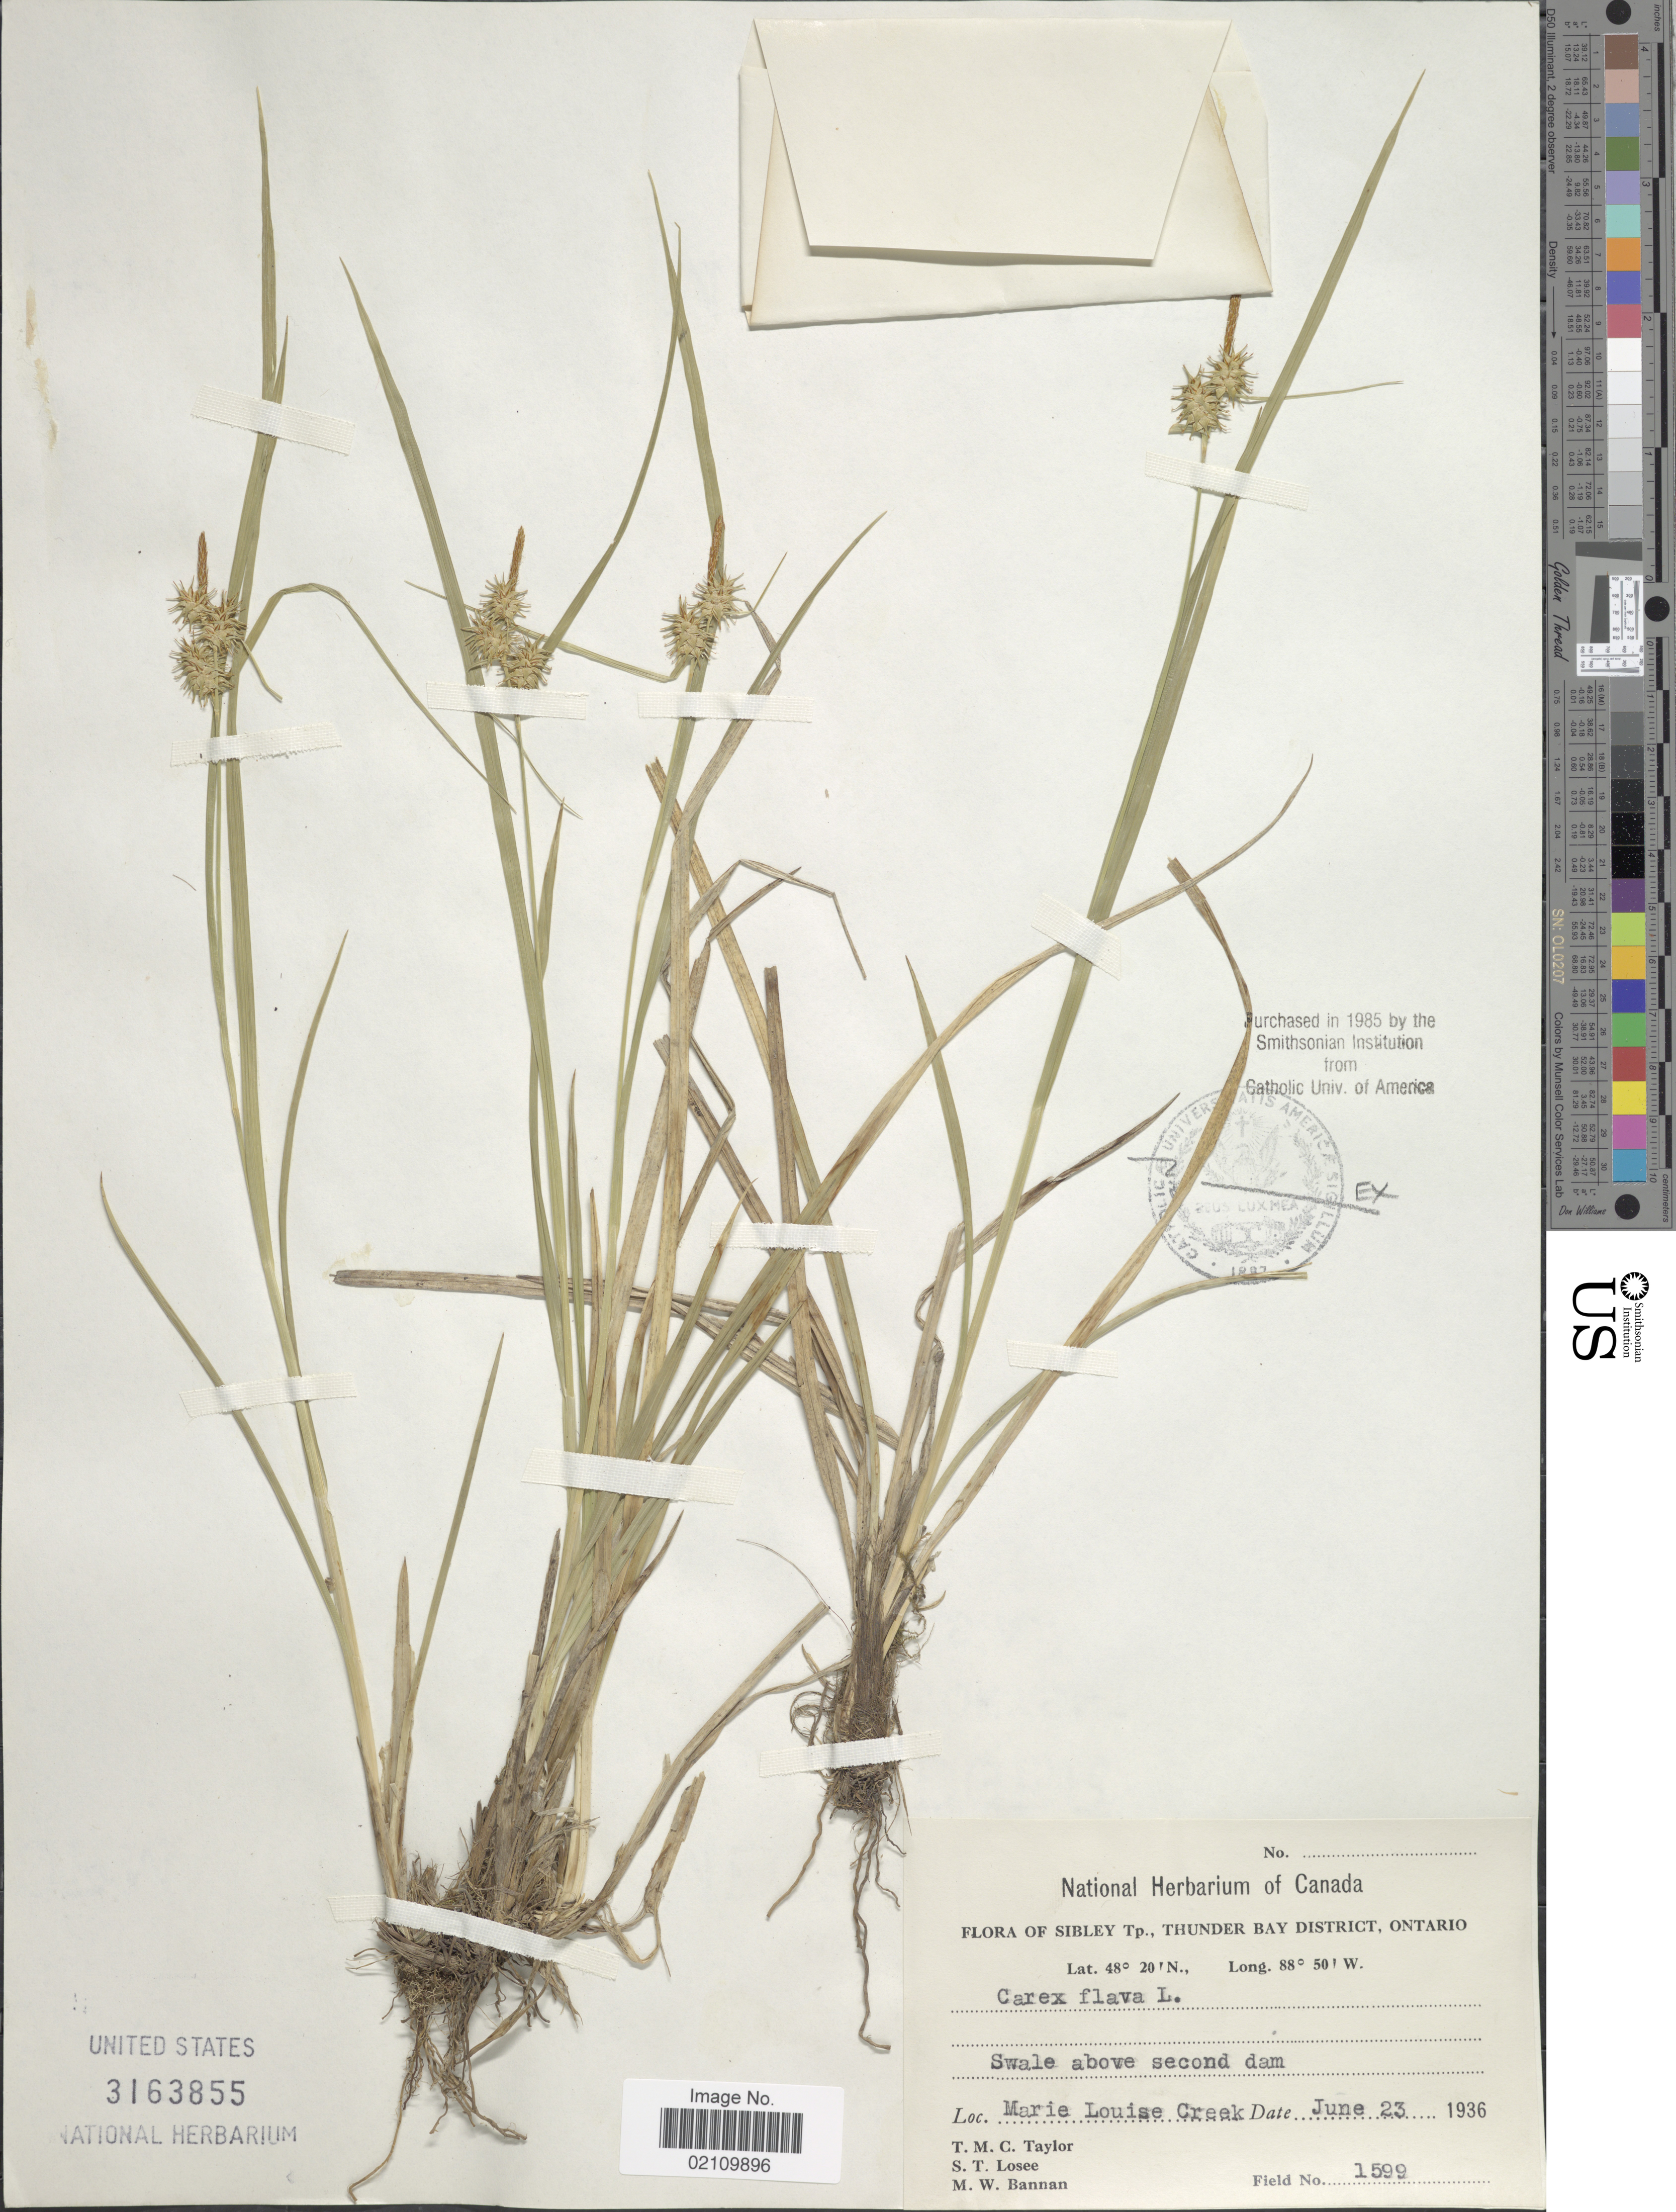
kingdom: Plantae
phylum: Tracheophyta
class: Liliopsida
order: Poales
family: Cyperaceae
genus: Carex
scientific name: Carex flava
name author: L.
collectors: T. M. C. Taylor, S. Losee & M. Bannan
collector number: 1599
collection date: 1936-06-23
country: Canada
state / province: Ontario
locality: Sibley Tp., Thunder Bay District. Swale above second dam, Marie Louise Creek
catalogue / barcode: US 3163855